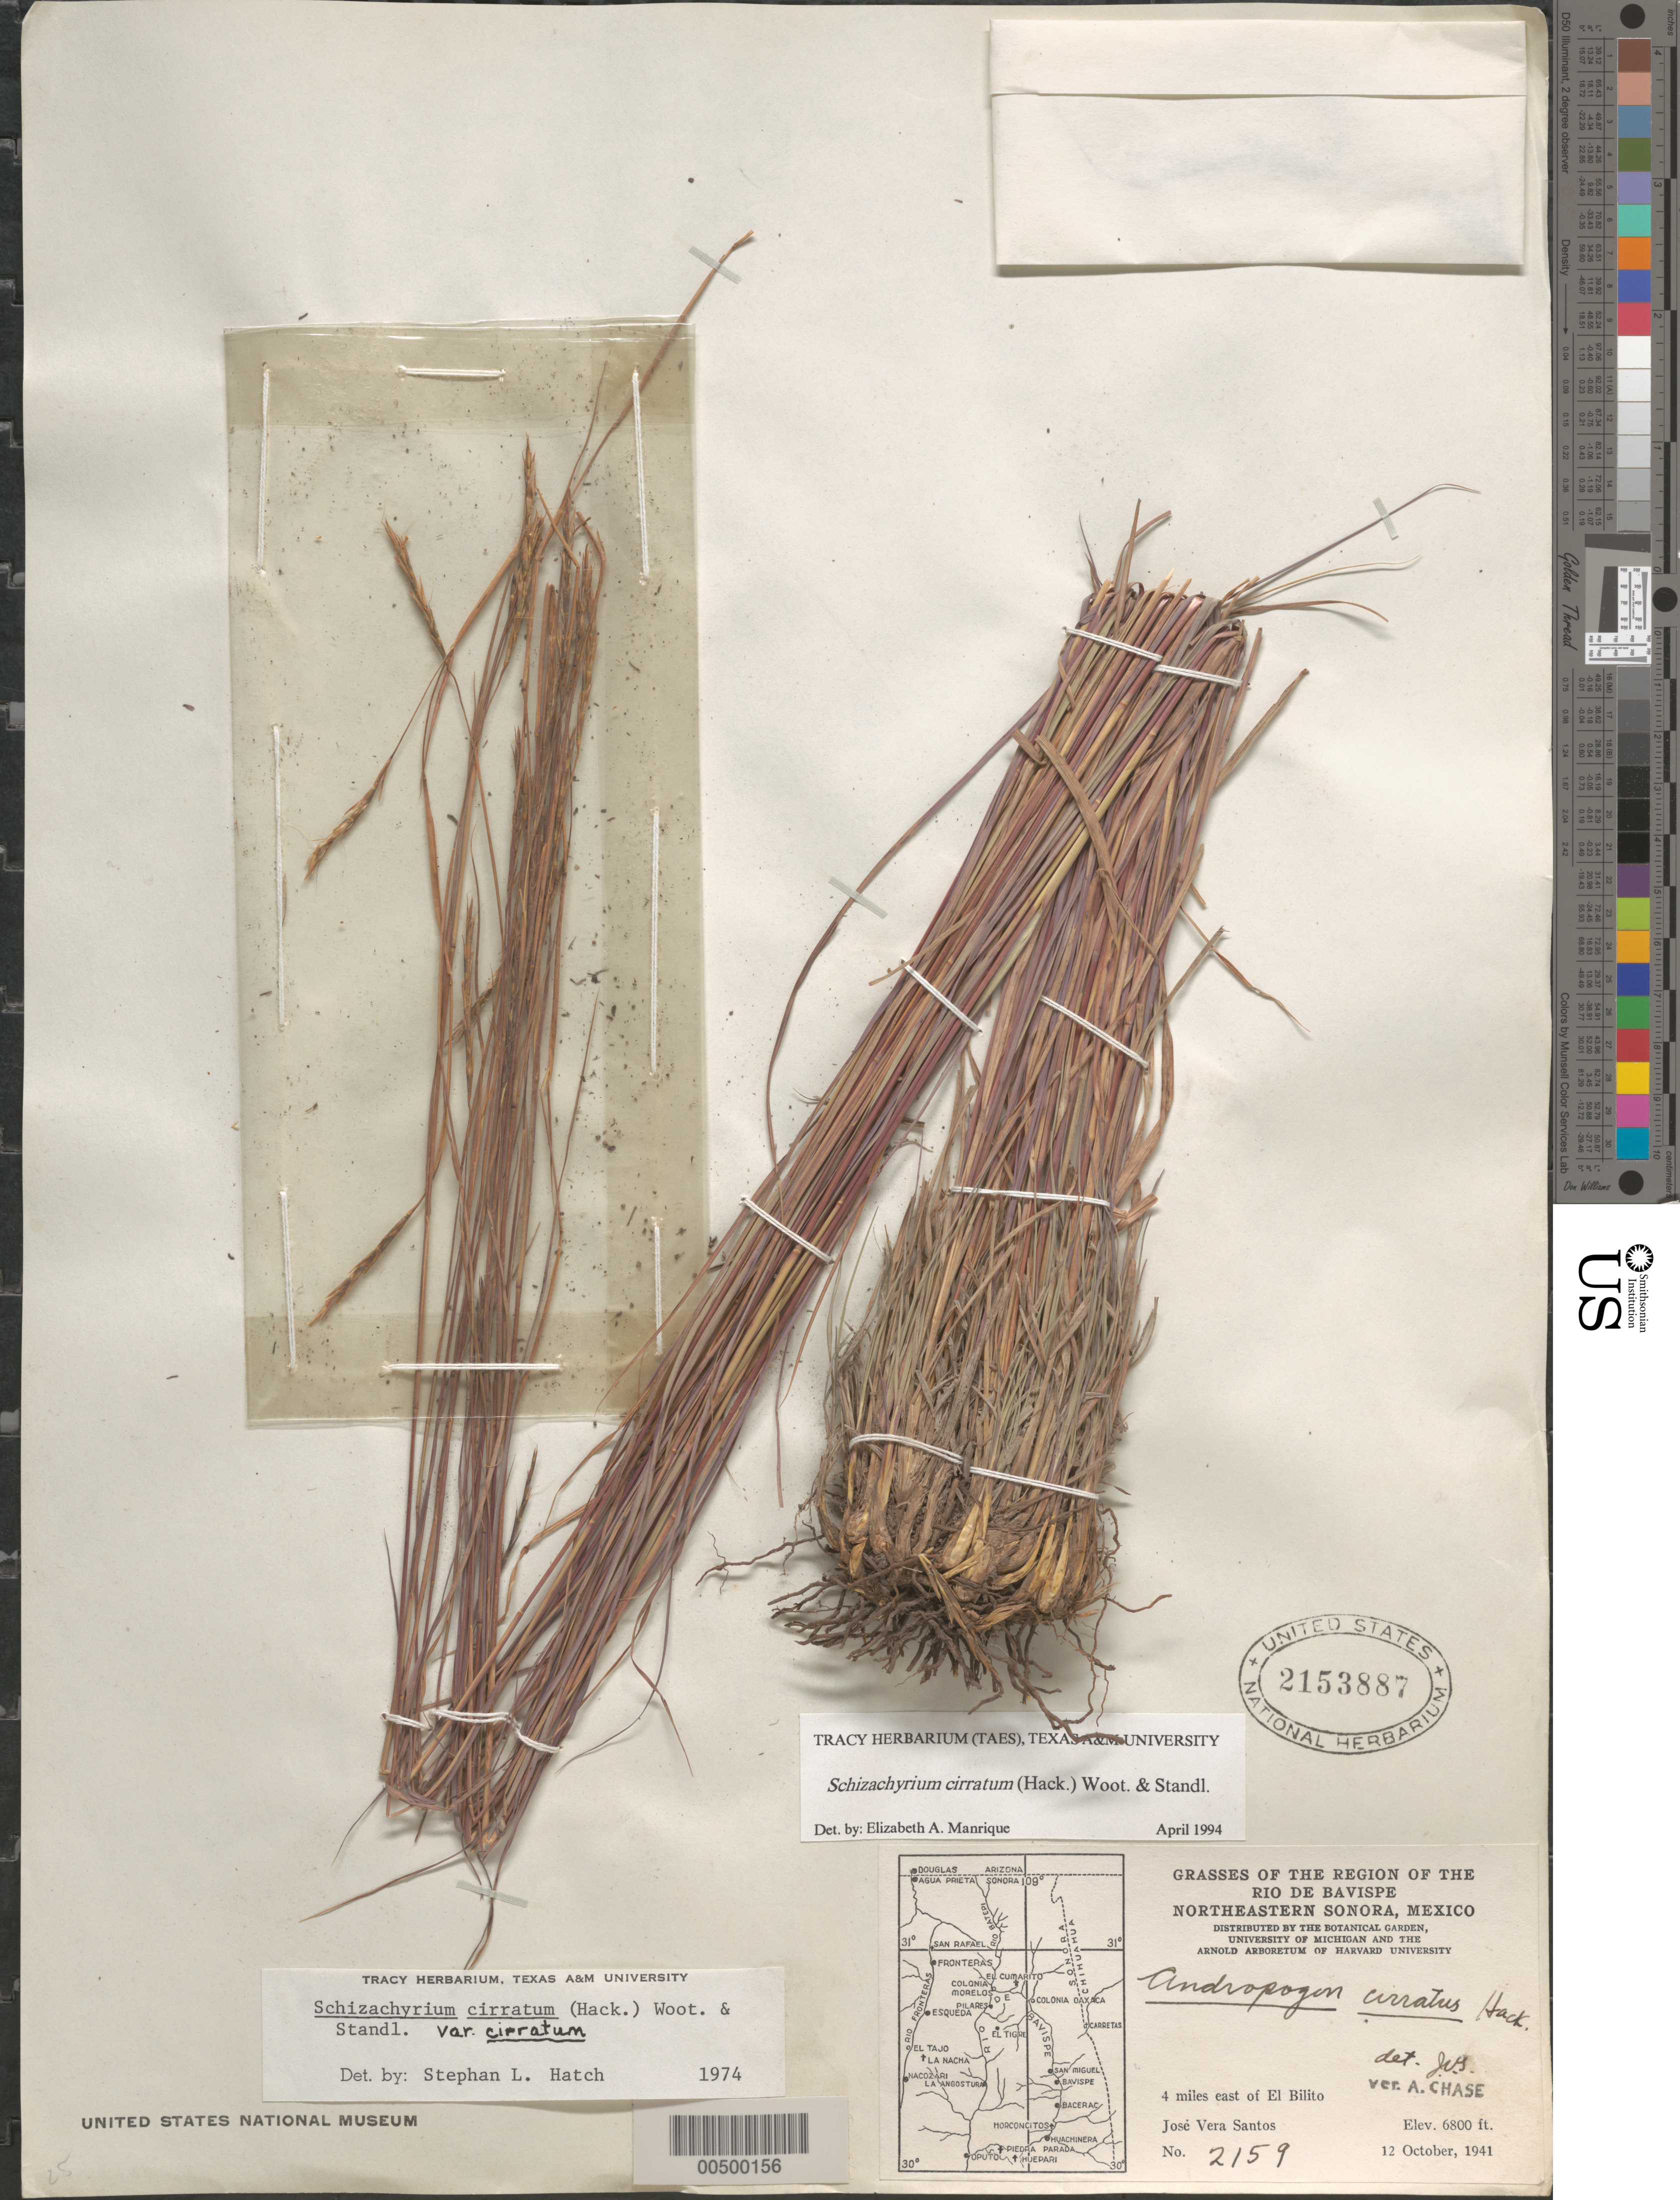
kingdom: Plantae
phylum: Tracheophyta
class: Liliopsida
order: Poales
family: Poaceae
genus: Schizachyrium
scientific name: Schizachyrium cirratum var. cirratum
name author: (Hack.) Wooton & Standl.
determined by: Manrique, E. A.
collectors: J. V. Santos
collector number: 2159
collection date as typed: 12 Oct 1941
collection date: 1941-10-12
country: Mexico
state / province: Sonora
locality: Region of the Rio de Bavispe, NE Sonora, 4 mi E of El Bilito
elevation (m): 2073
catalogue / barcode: US 2153887